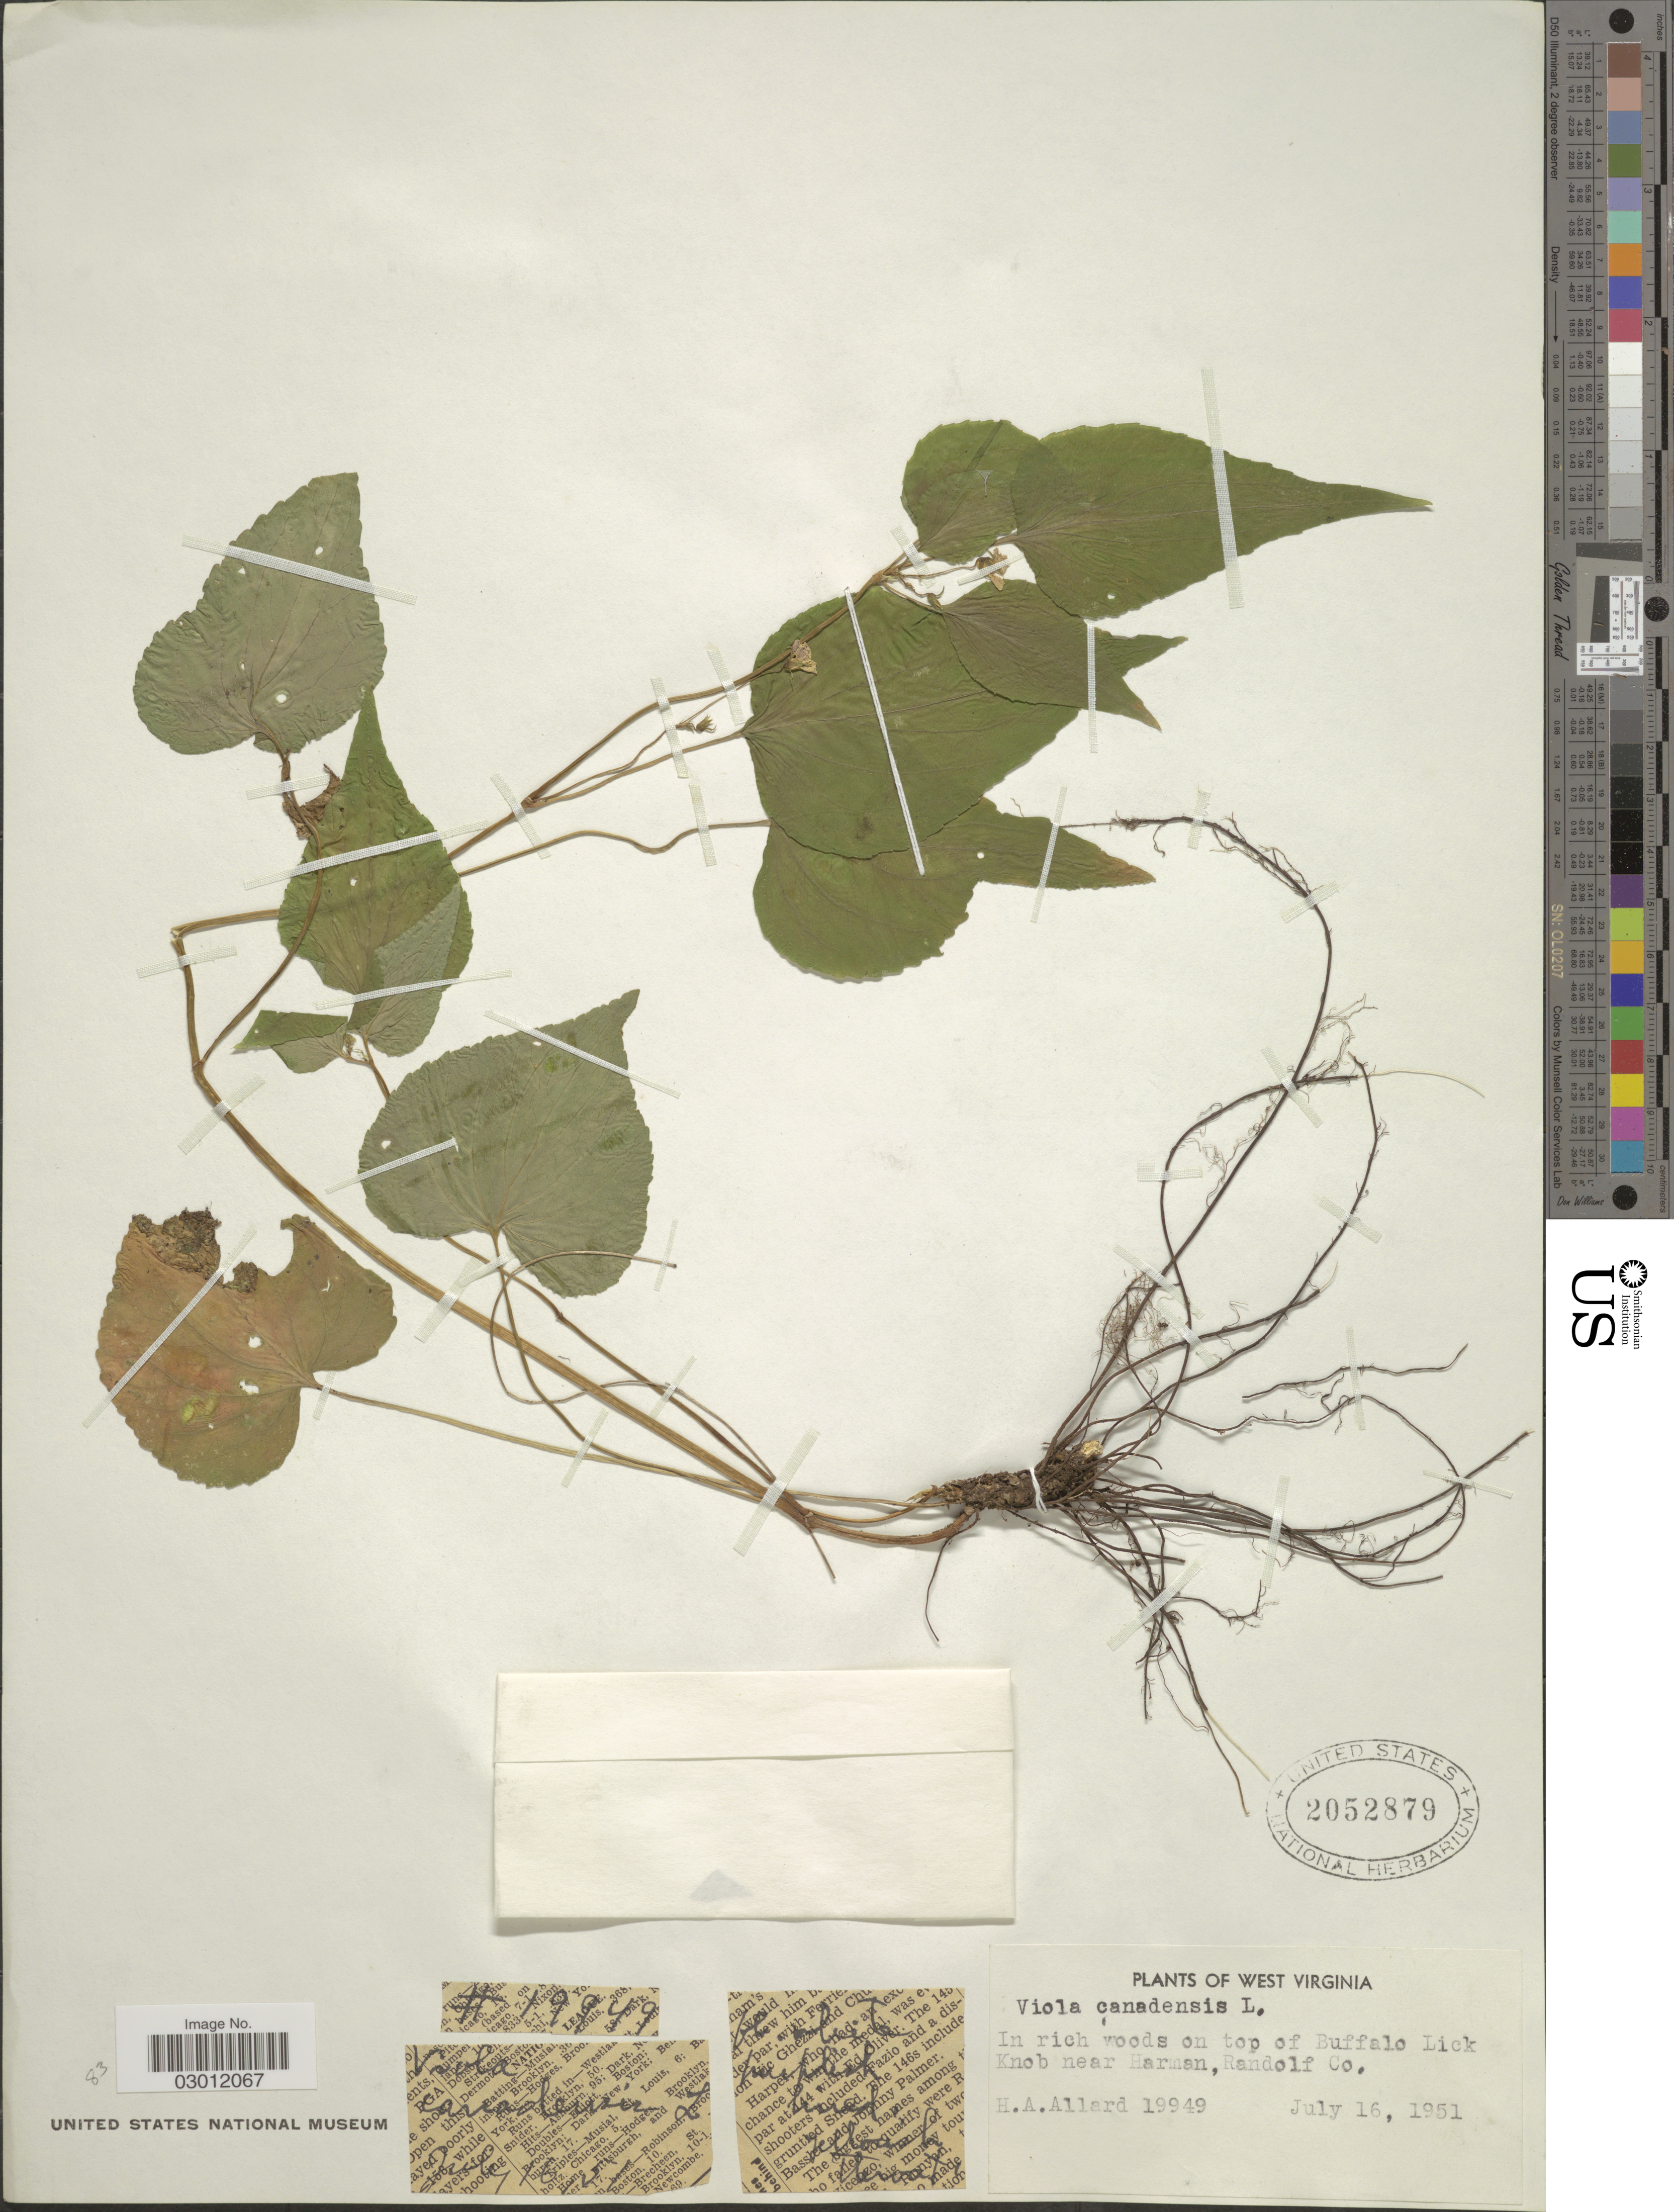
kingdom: Plantae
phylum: Tracheophyta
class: Magnoliopsida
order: Malpighiales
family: Violaceae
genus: Viola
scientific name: Viola canadensis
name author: L.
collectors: H. A. Allard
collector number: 19949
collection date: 1951-07-16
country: United States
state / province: West Virginia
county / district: Randolph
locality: In rich woods on top of Buffalo Lick Knob near Harman, Randolf Co.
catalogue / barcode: US 2052879